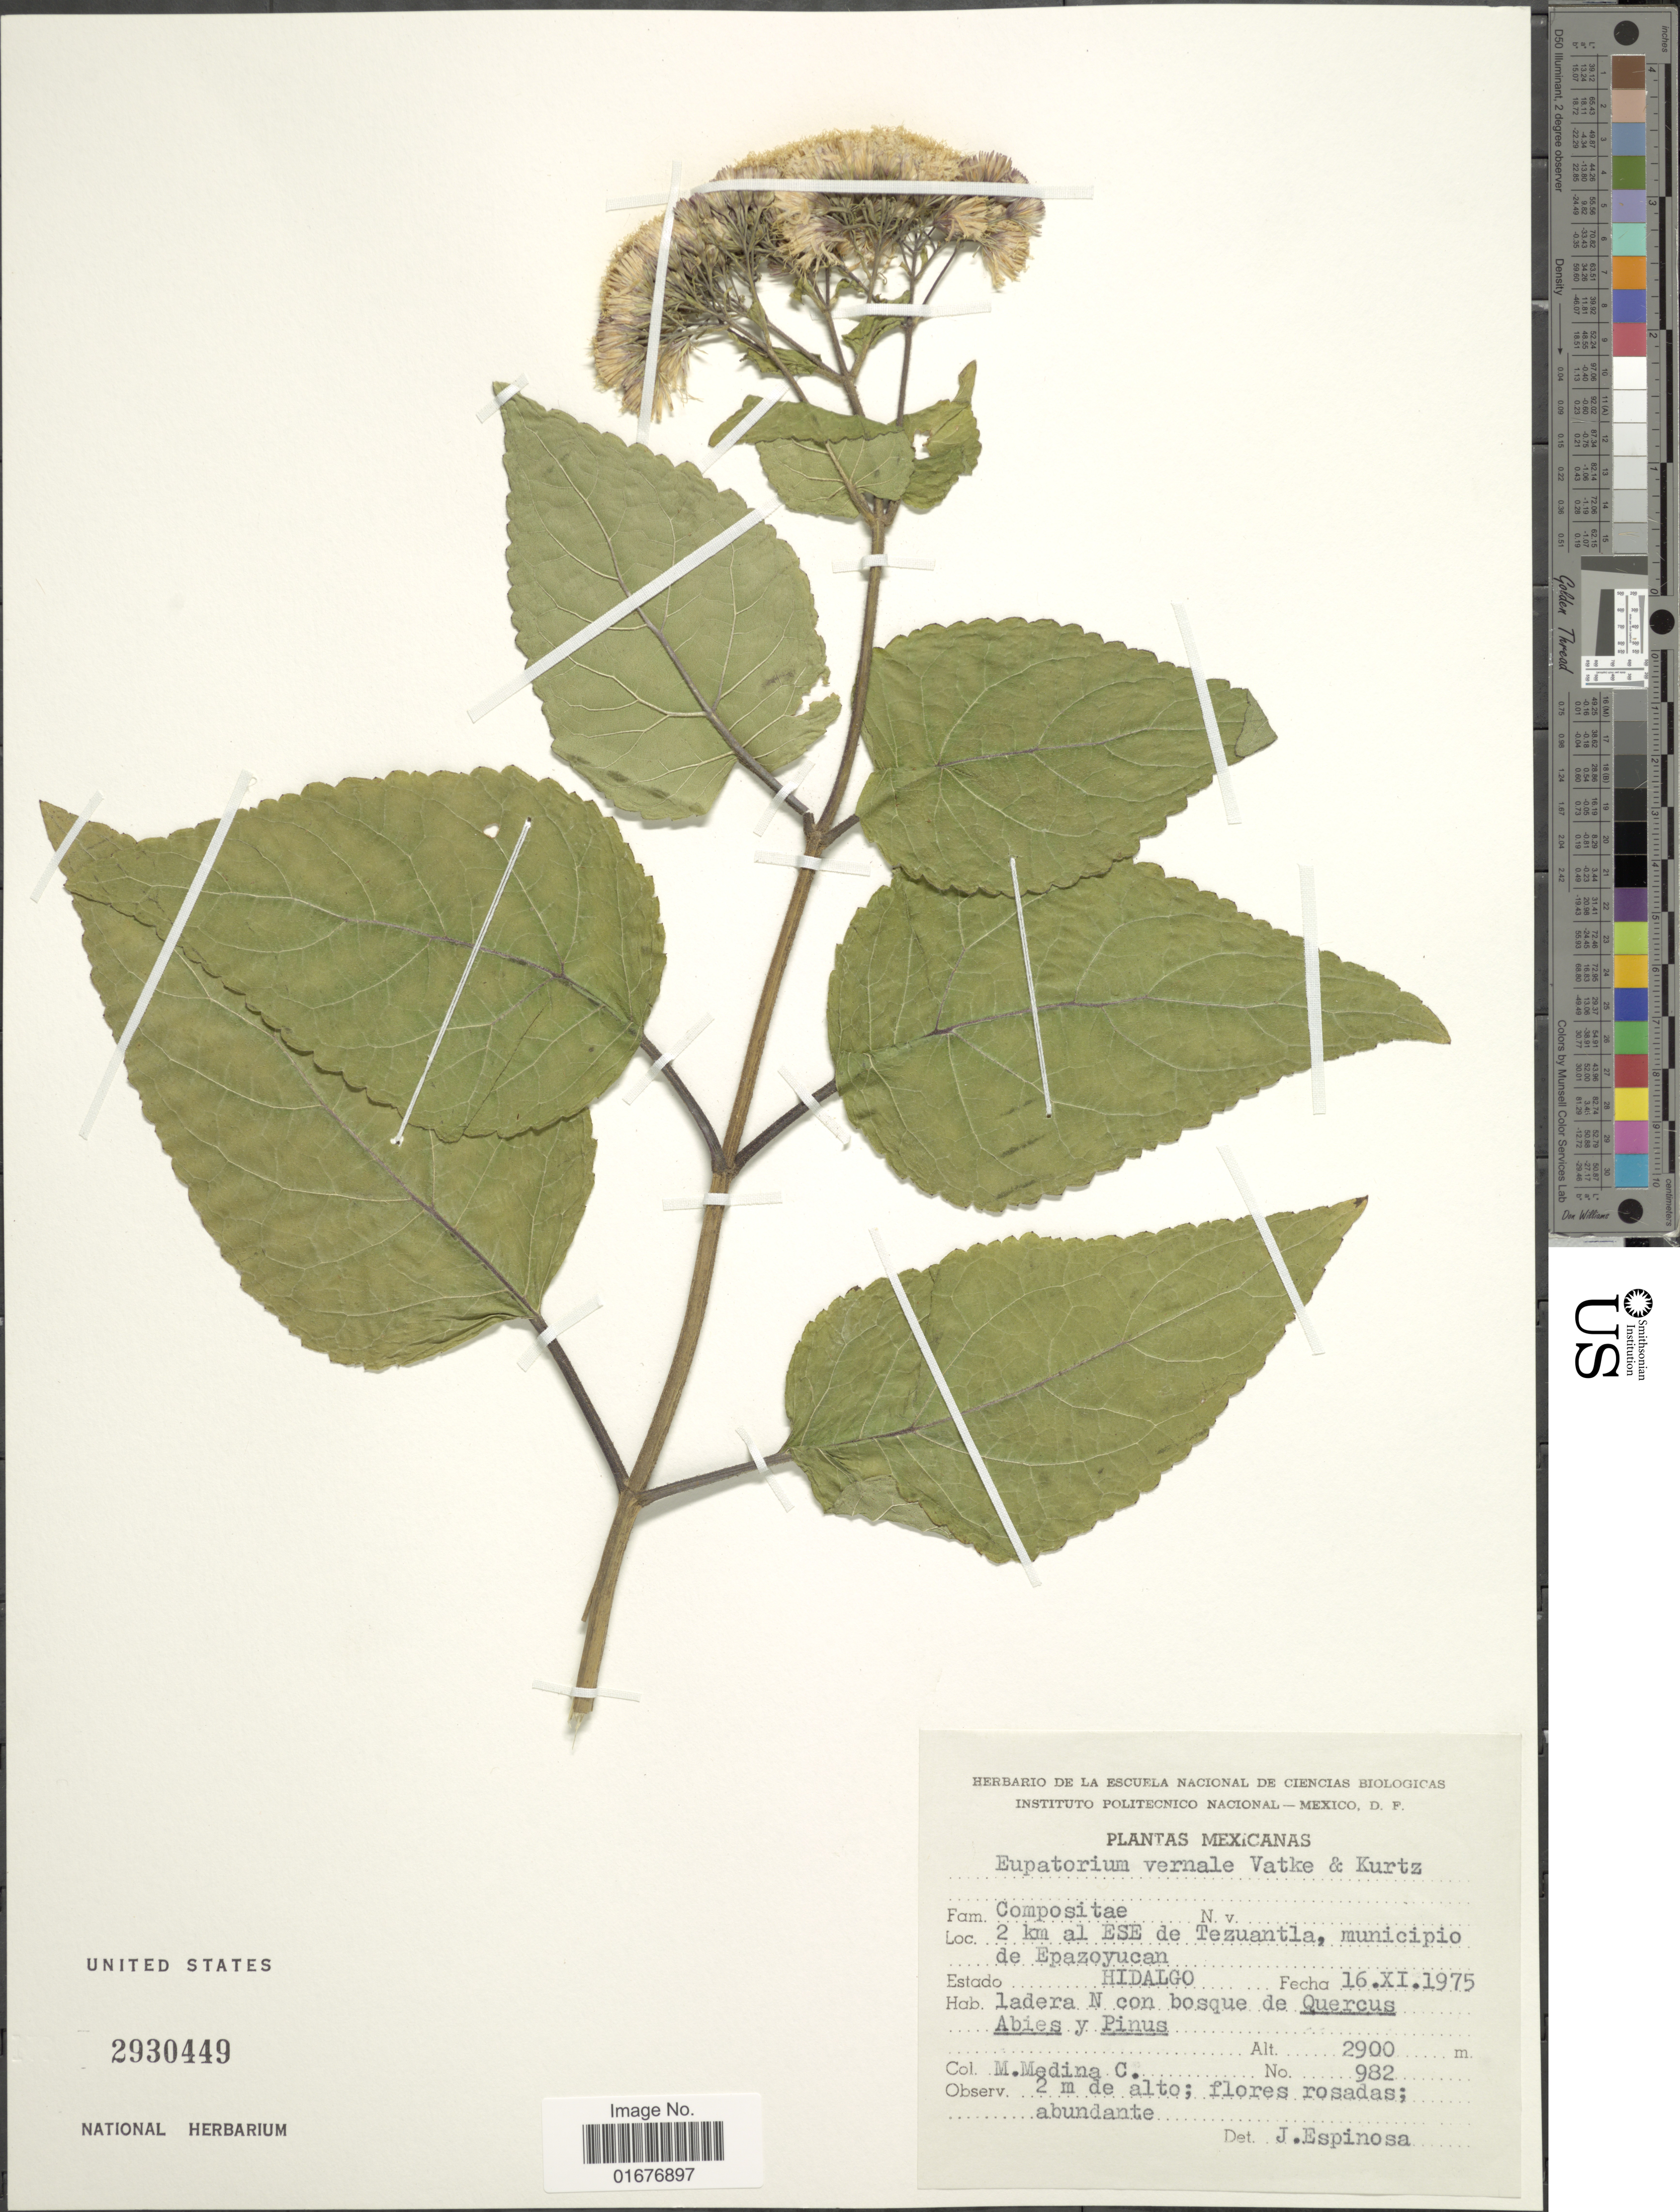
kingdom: Plantae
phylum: Tracheophyta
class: Magnoliopsida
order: Asterales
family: Asteraceae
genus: Ageratina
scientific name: Ageratina subpenninervia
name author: (Sch. Bip. ex Klatt) R.M. King & H. Rob.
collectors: Medina C., M.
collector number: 982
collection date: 1975-11-16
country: Mexico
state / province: Hidalgo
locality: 2 km al ESE de Tezuantla, municipio de Epazoyucan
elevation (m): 2900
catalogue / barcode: US 2930449